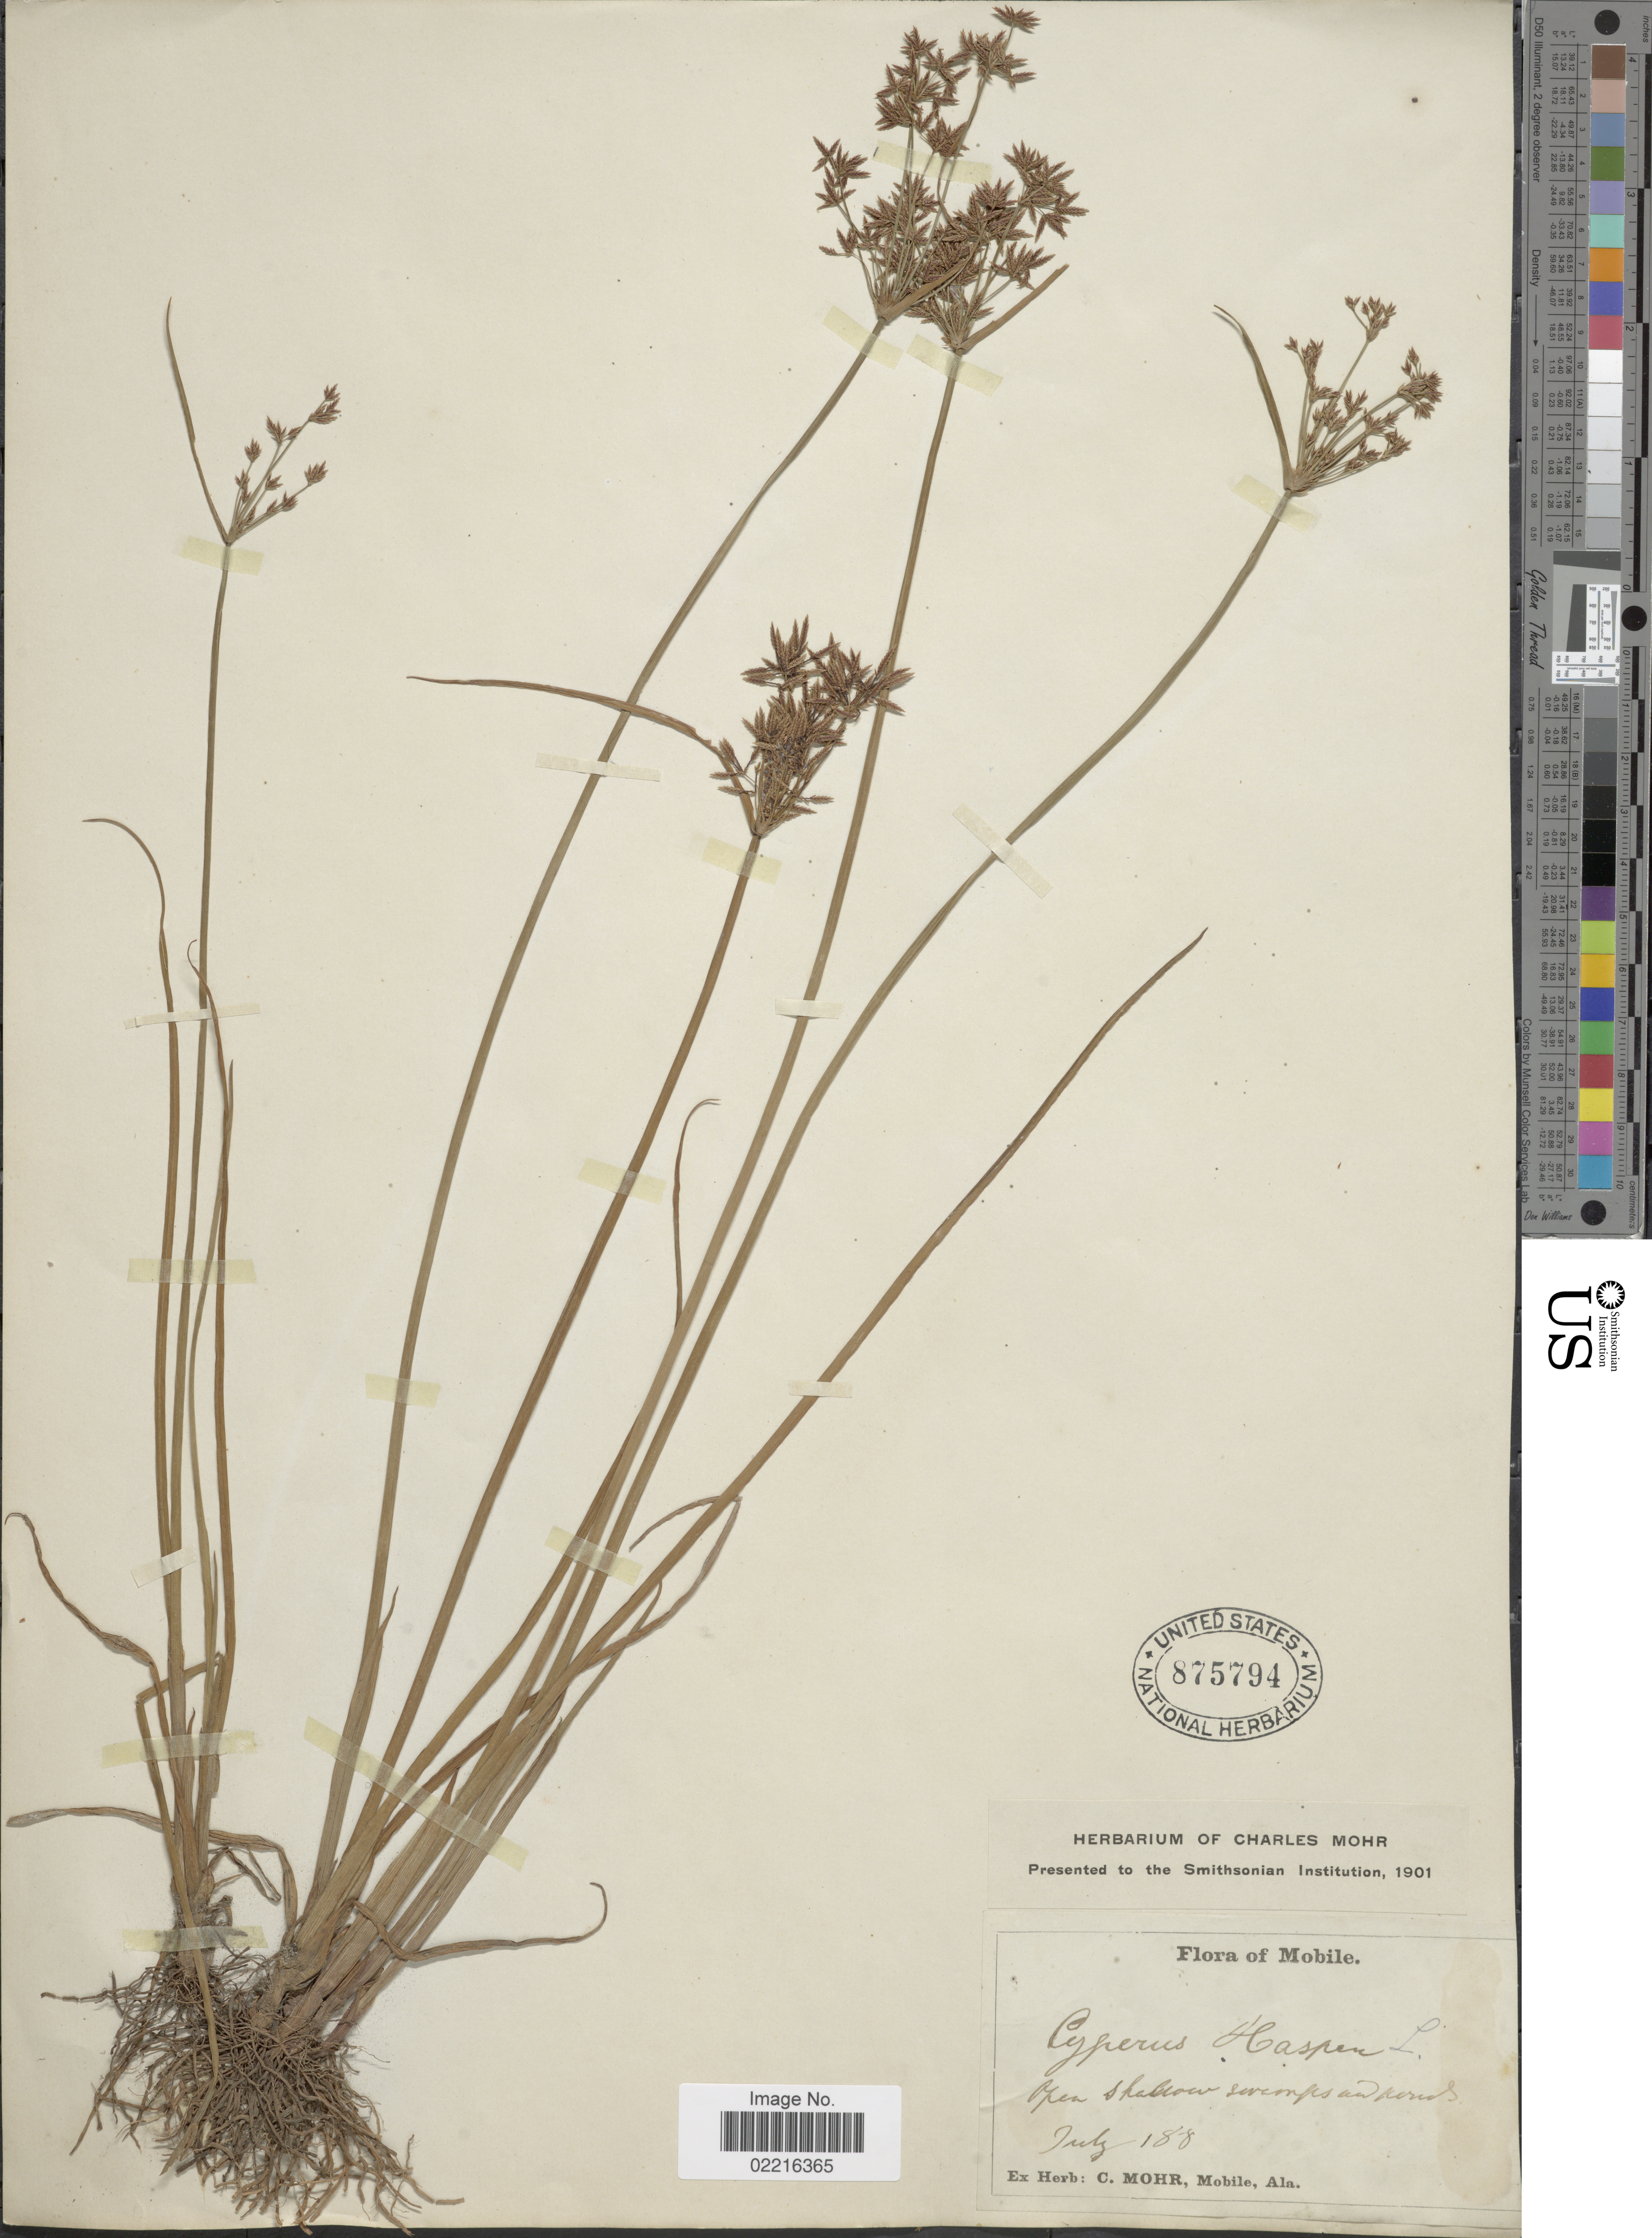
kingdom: Plantae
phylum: Tracheophyta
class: Liliopsida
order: Poales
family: Cyperaceae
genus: Cyperus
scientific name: Cyperus haspan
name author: L.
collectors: ex herb. C. Mohr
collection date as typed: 188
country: United States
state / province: Alabama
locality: Mobile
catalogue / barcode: US 875794